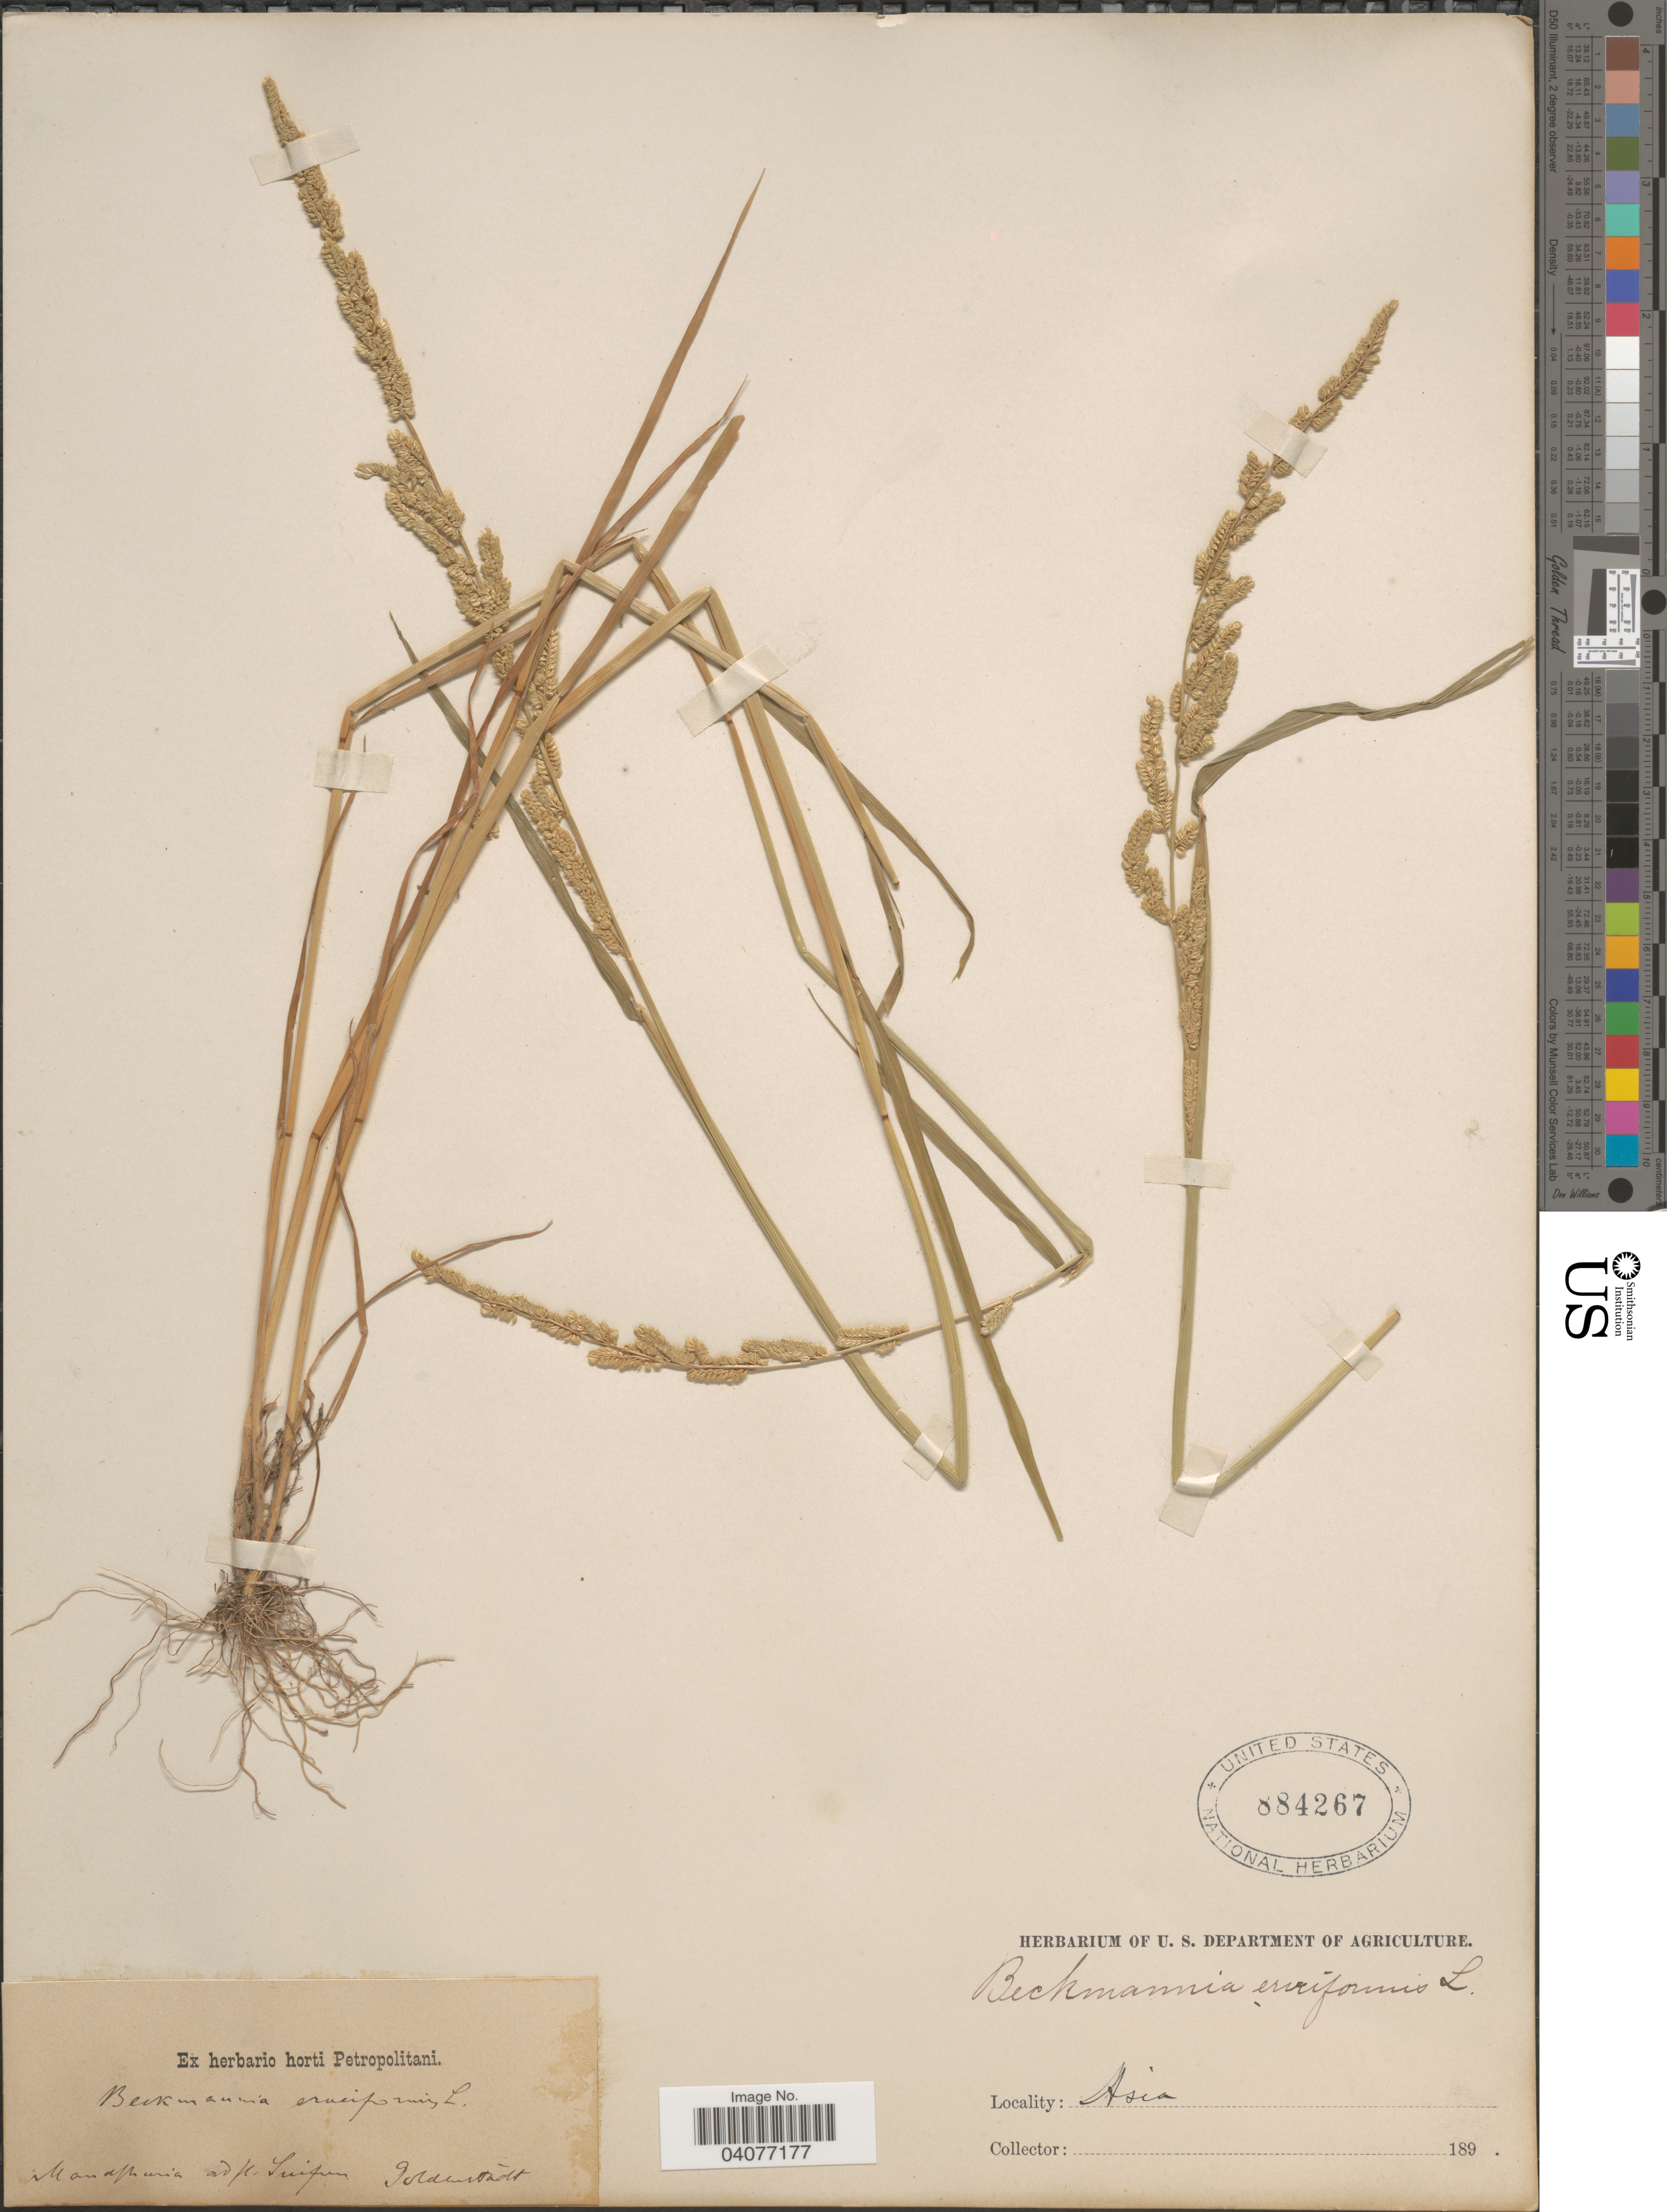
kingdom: Plantae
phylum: Tracheophyta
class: Liliopsida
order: Poales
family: Poaceae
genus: Beckmannia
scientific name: Beckmannia eruciformis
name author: (L.) Host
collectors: -. Goldenstadt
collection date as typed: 189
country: China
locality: Asia. Mandshuria.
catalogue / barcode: US 884267